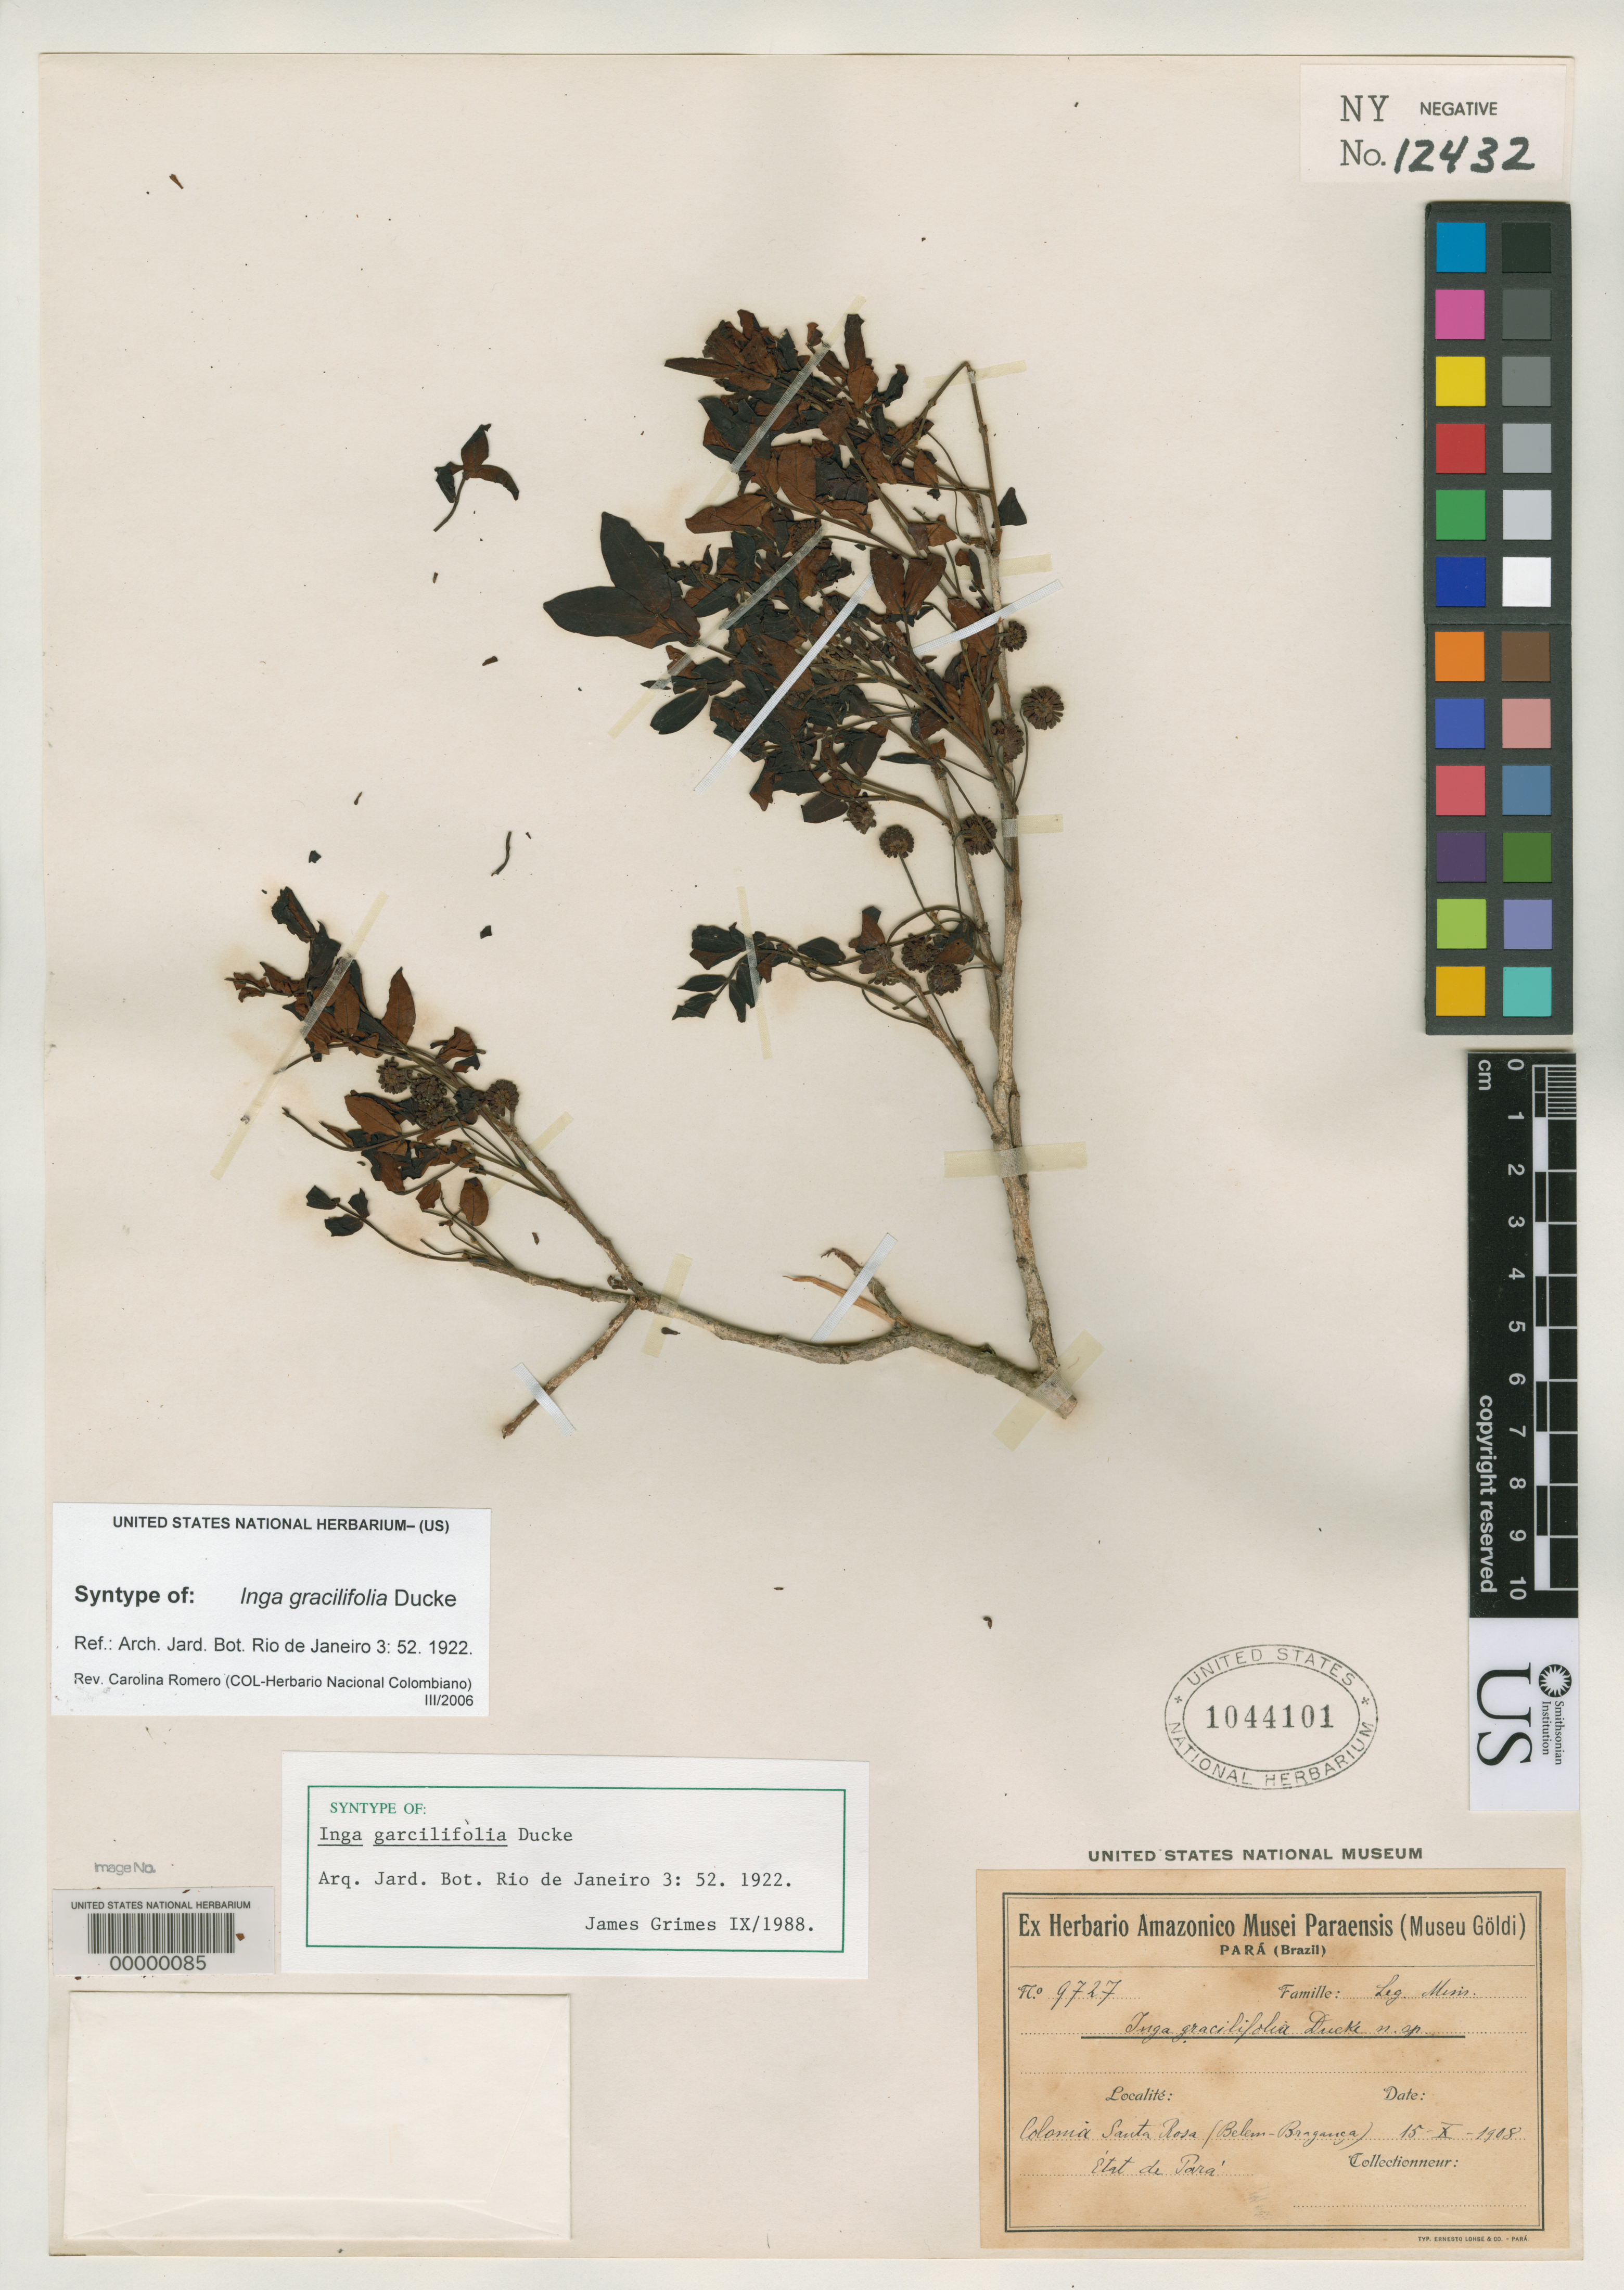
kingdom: Plantae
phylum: Tracheophyta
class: Magnoliopsida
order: Fabales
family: Fabaceae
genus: Inga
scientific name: Inga gracilifolia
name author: Ducke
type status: Syntype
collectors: A. Ducke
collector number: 9727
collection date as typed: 15 Oct 1908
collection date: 1908-10-15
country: Brazil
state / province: Pará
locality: Colonia Santa Rosa.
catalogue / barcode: US 1044101